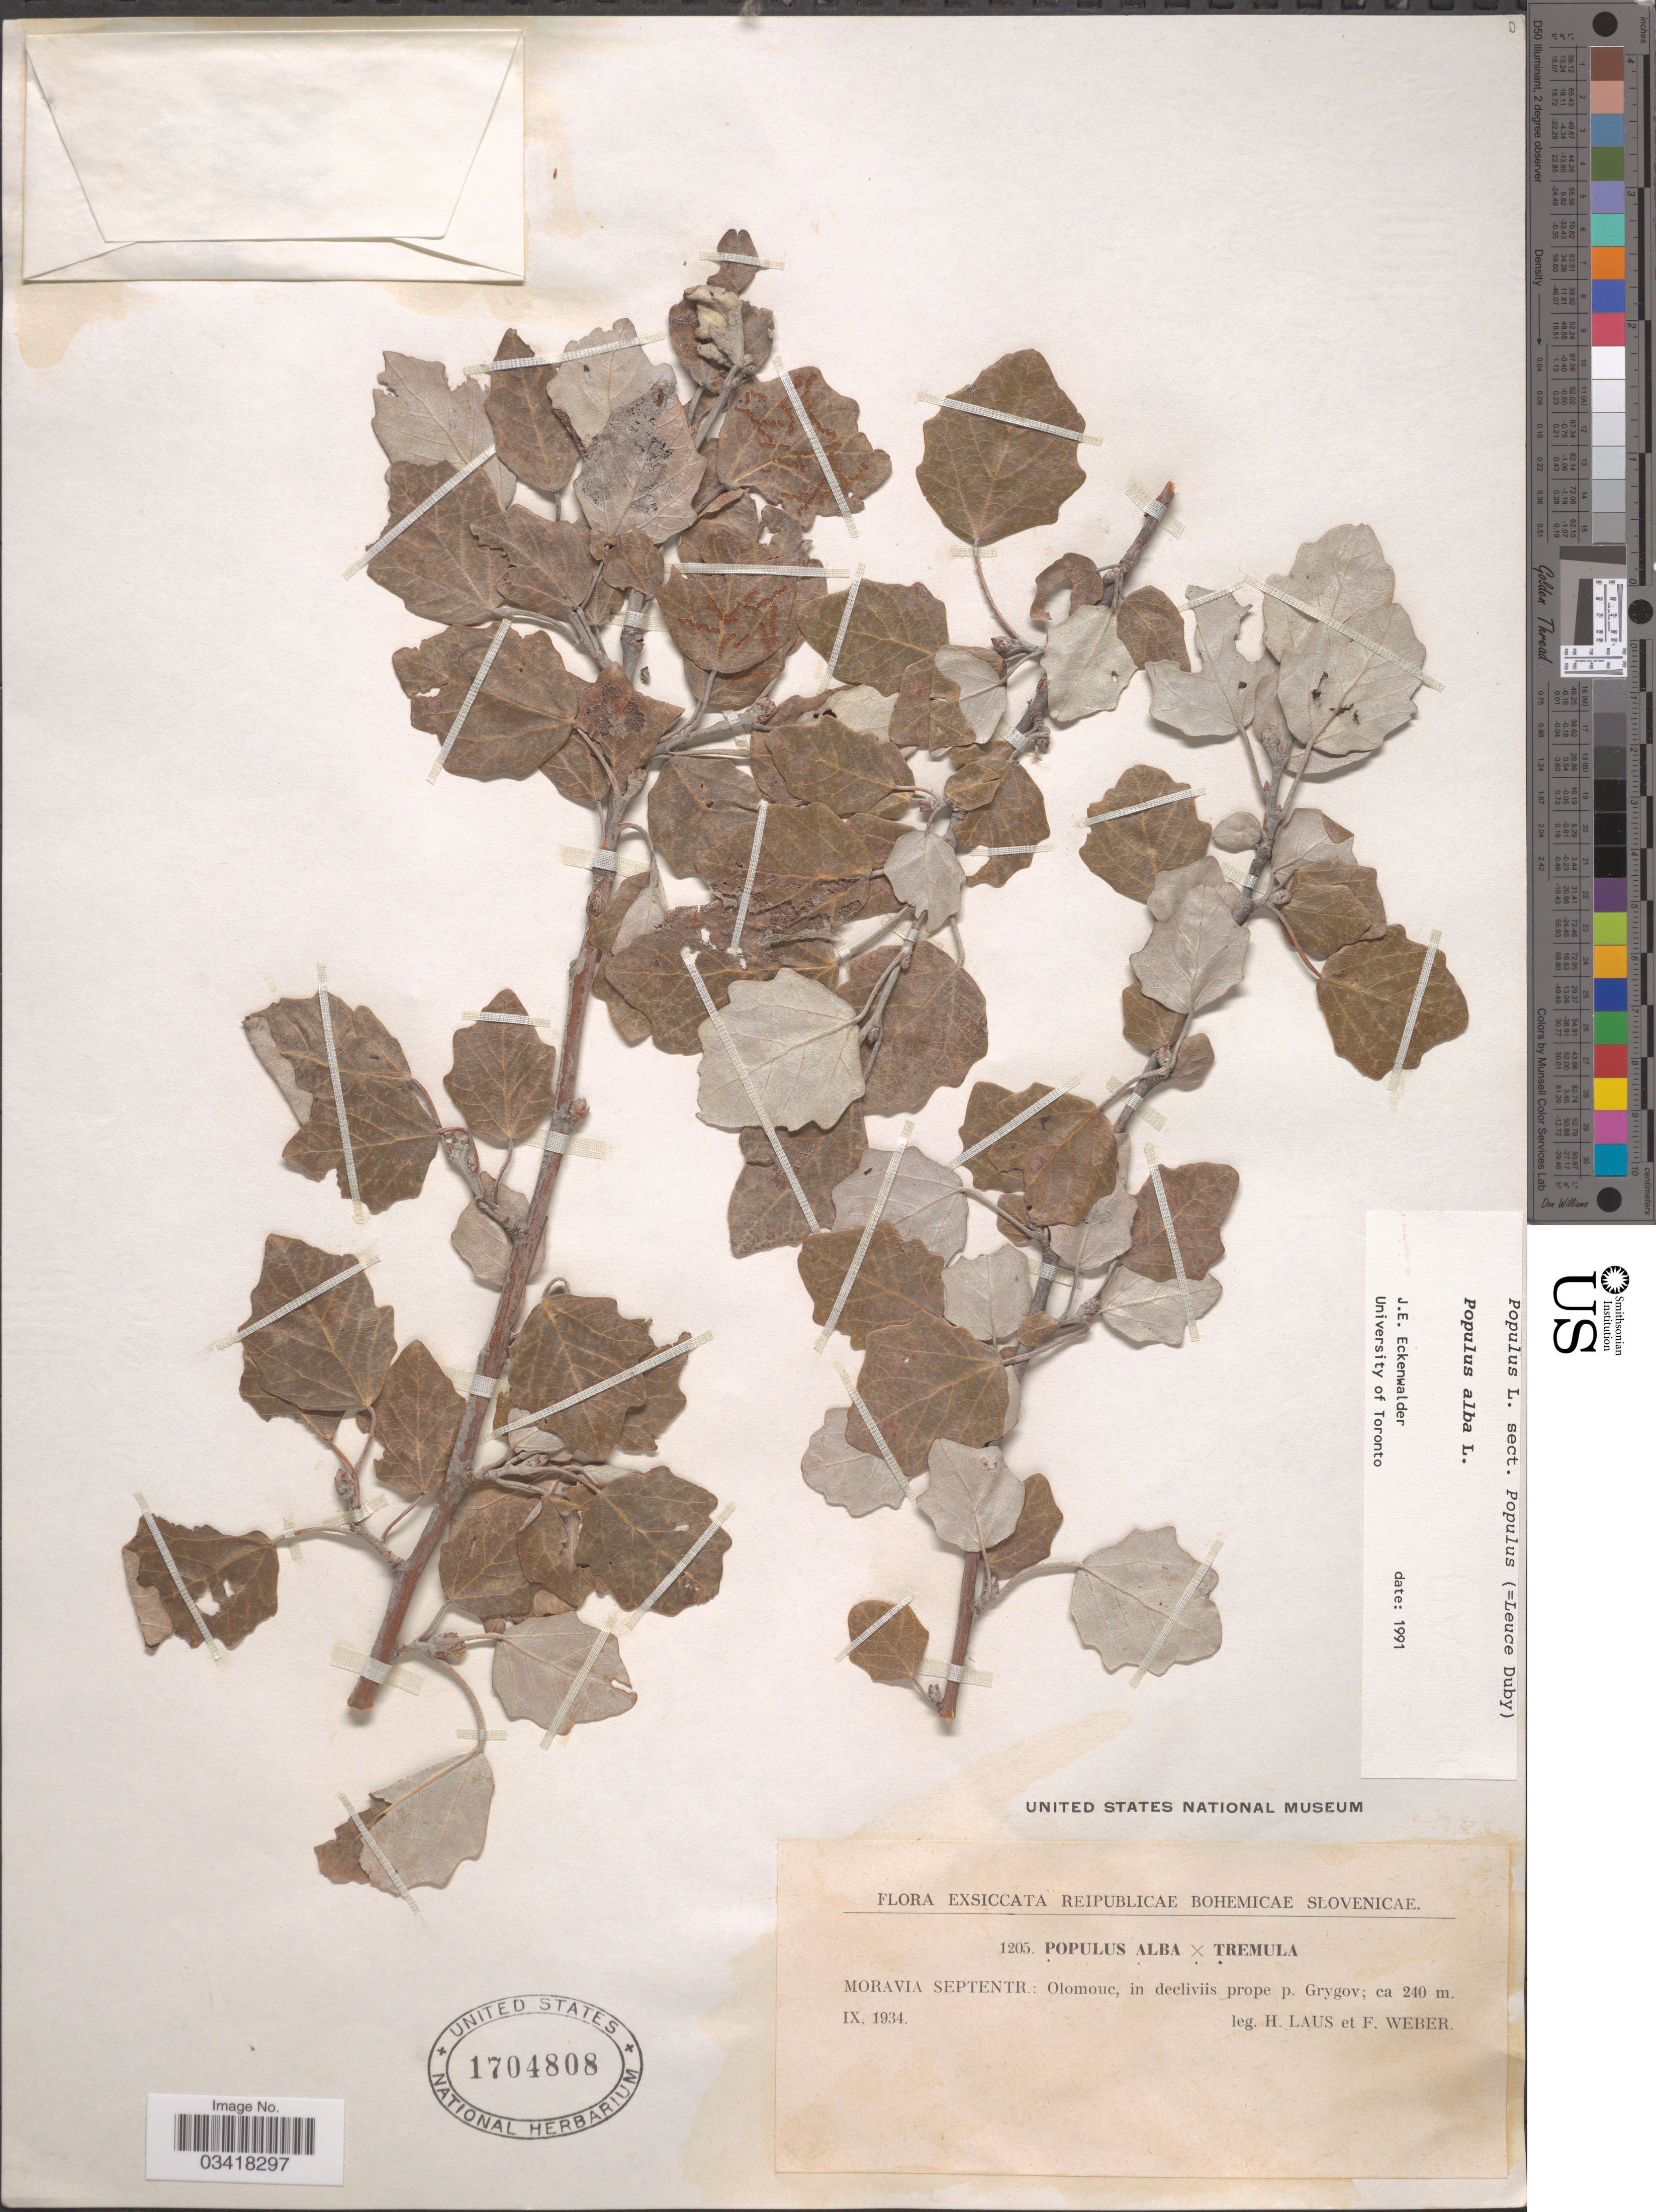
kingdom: Plantae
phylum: Tracheophyta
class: Magnoliopsida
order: Malpighiales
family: Salicaceae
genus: Populus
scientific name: Populus alba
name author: L.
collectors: H. Laus & F. Weber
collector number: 1205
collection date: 1934-09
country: Czechia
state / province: Olomouc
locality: Reipublicae Bohemicae Slovenicae. Moravia Septentr: in decliviis prope p. Grygov.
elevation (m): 240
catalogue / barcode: US 1704808